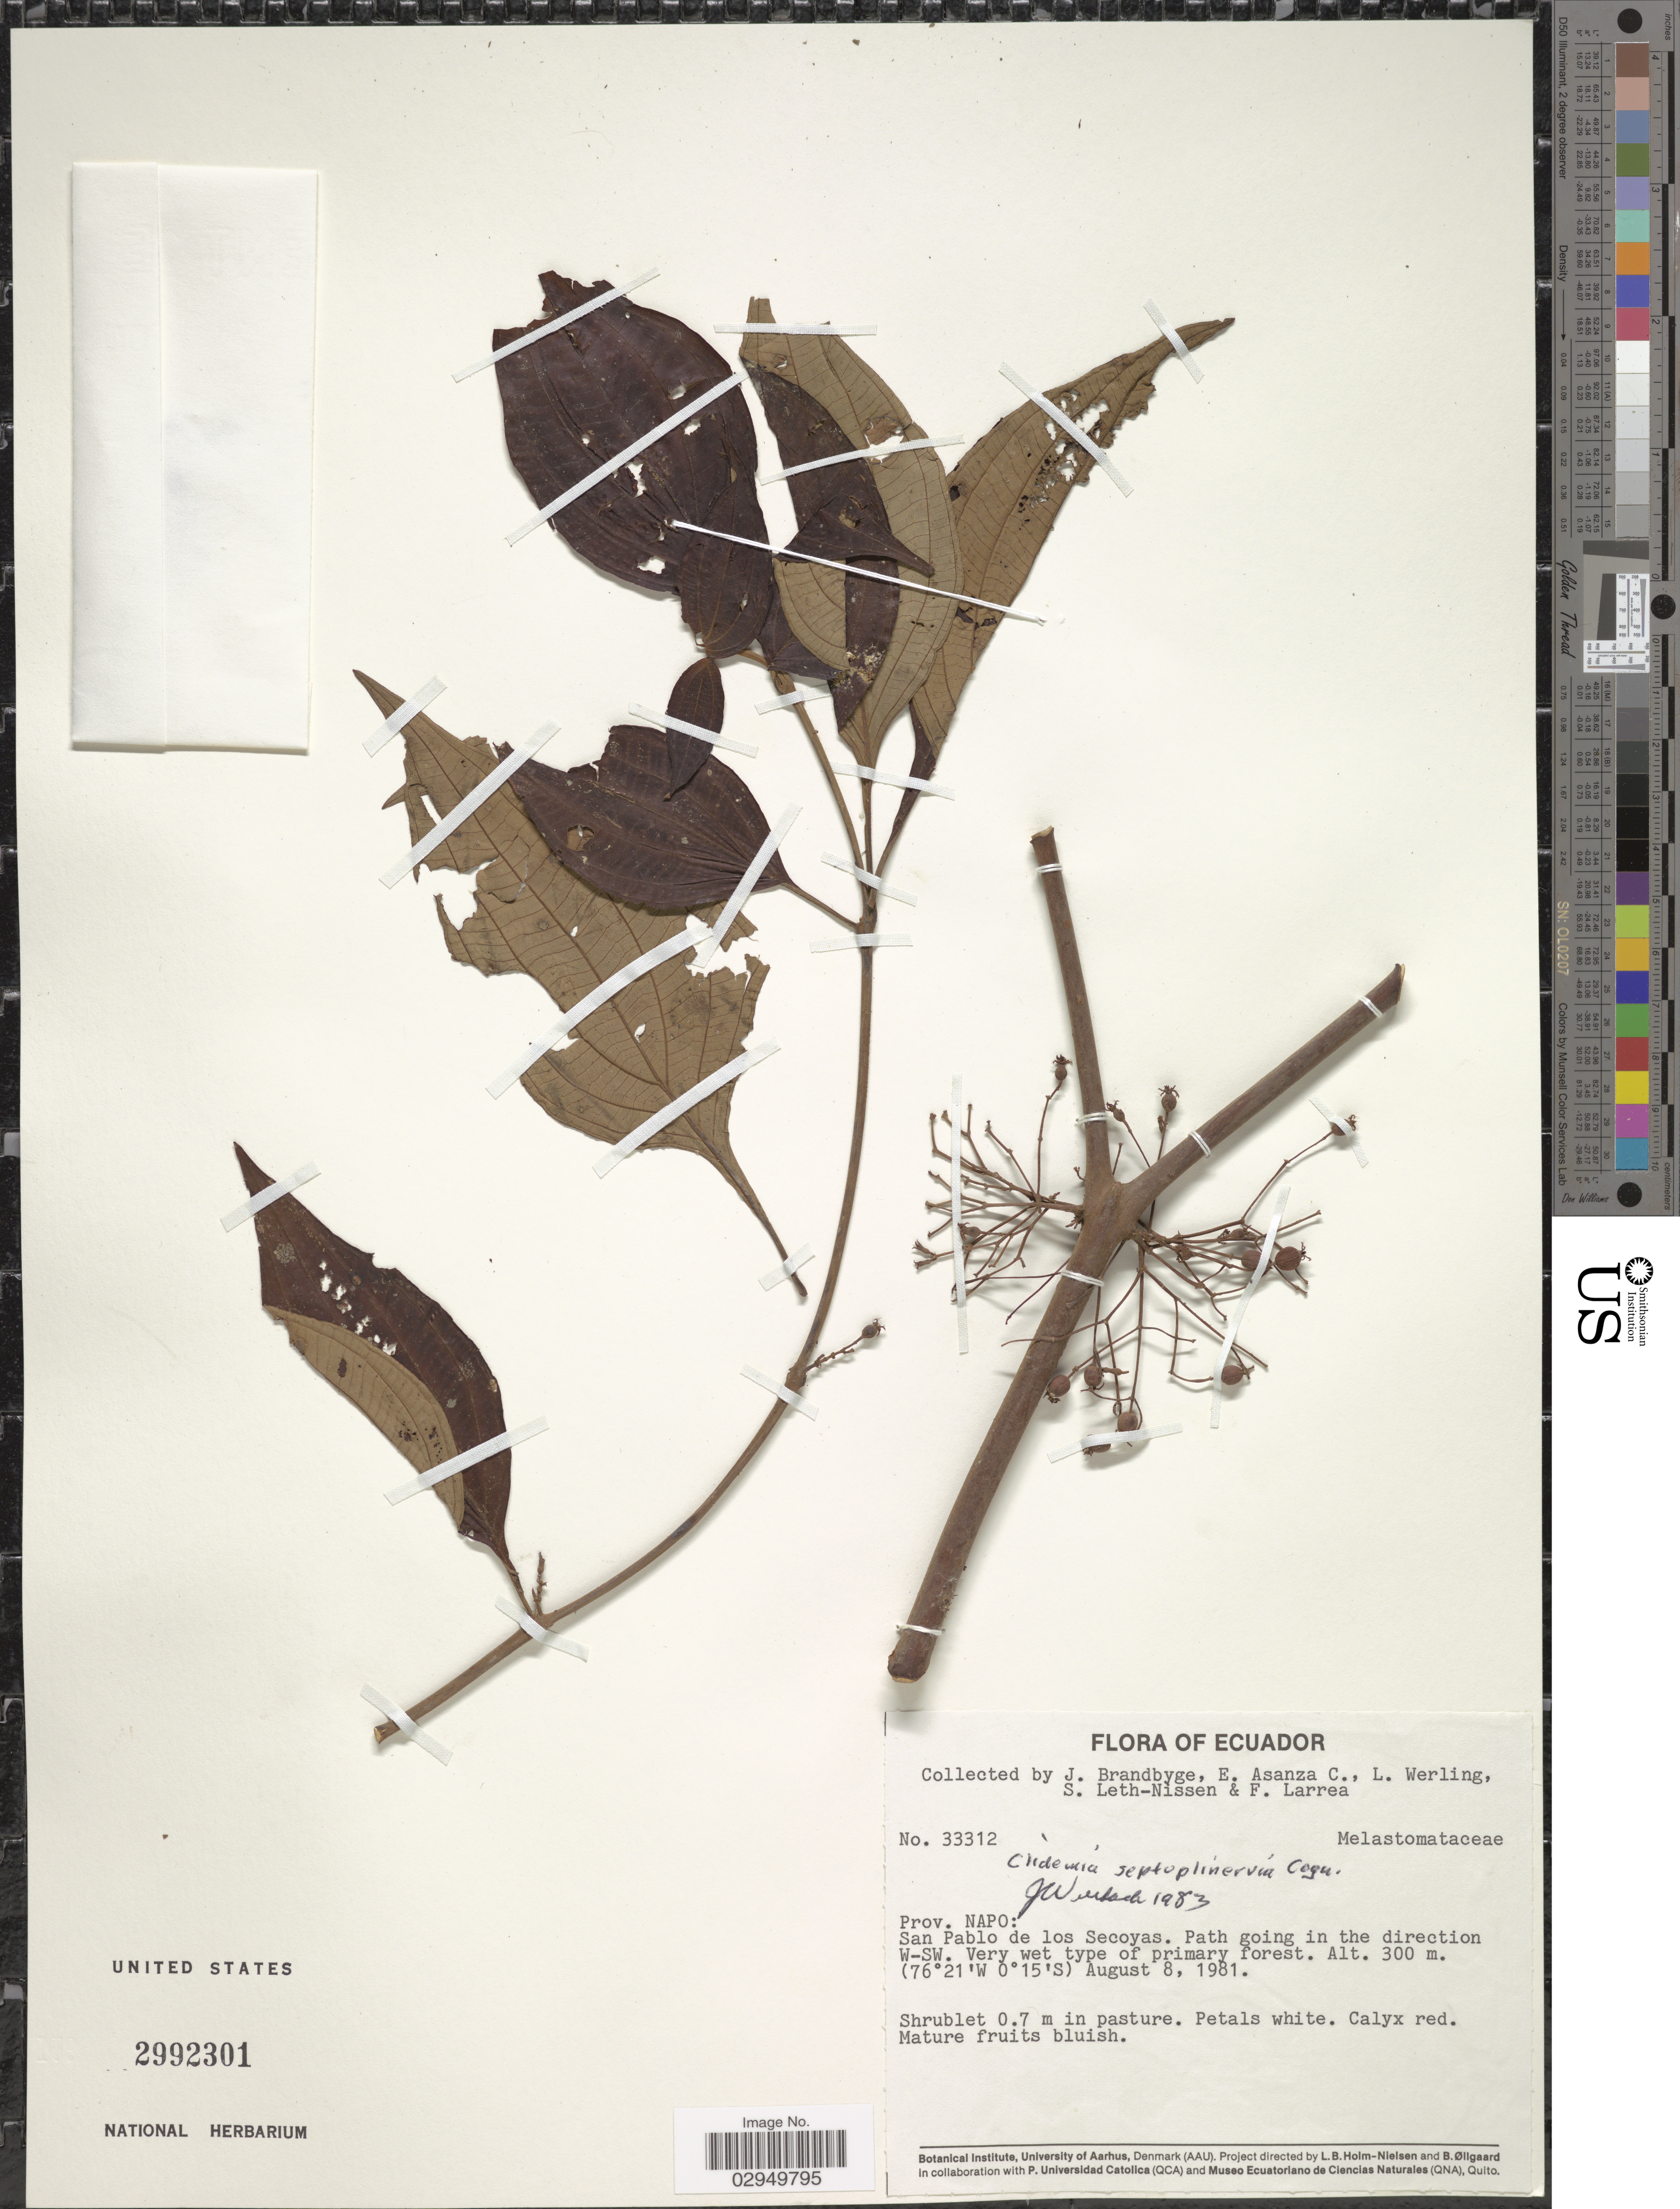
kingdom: Plantae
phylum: Tracheophyta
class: Magnoliopsida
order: Myrtales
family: Melastomataceae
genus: Clidemia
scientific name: Clidemia septuplinervia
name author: Cogn.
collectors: J. Brandbyge, E. Asanza C., L. Werling, S. Leth-Nissen & F. Larrea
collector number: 33312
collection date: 1981-08-08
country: Ecuador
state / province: Napo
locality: San Pablo de los Secoyas. Path going in the direction W-SW.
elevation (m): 300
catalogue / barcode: US 2992301